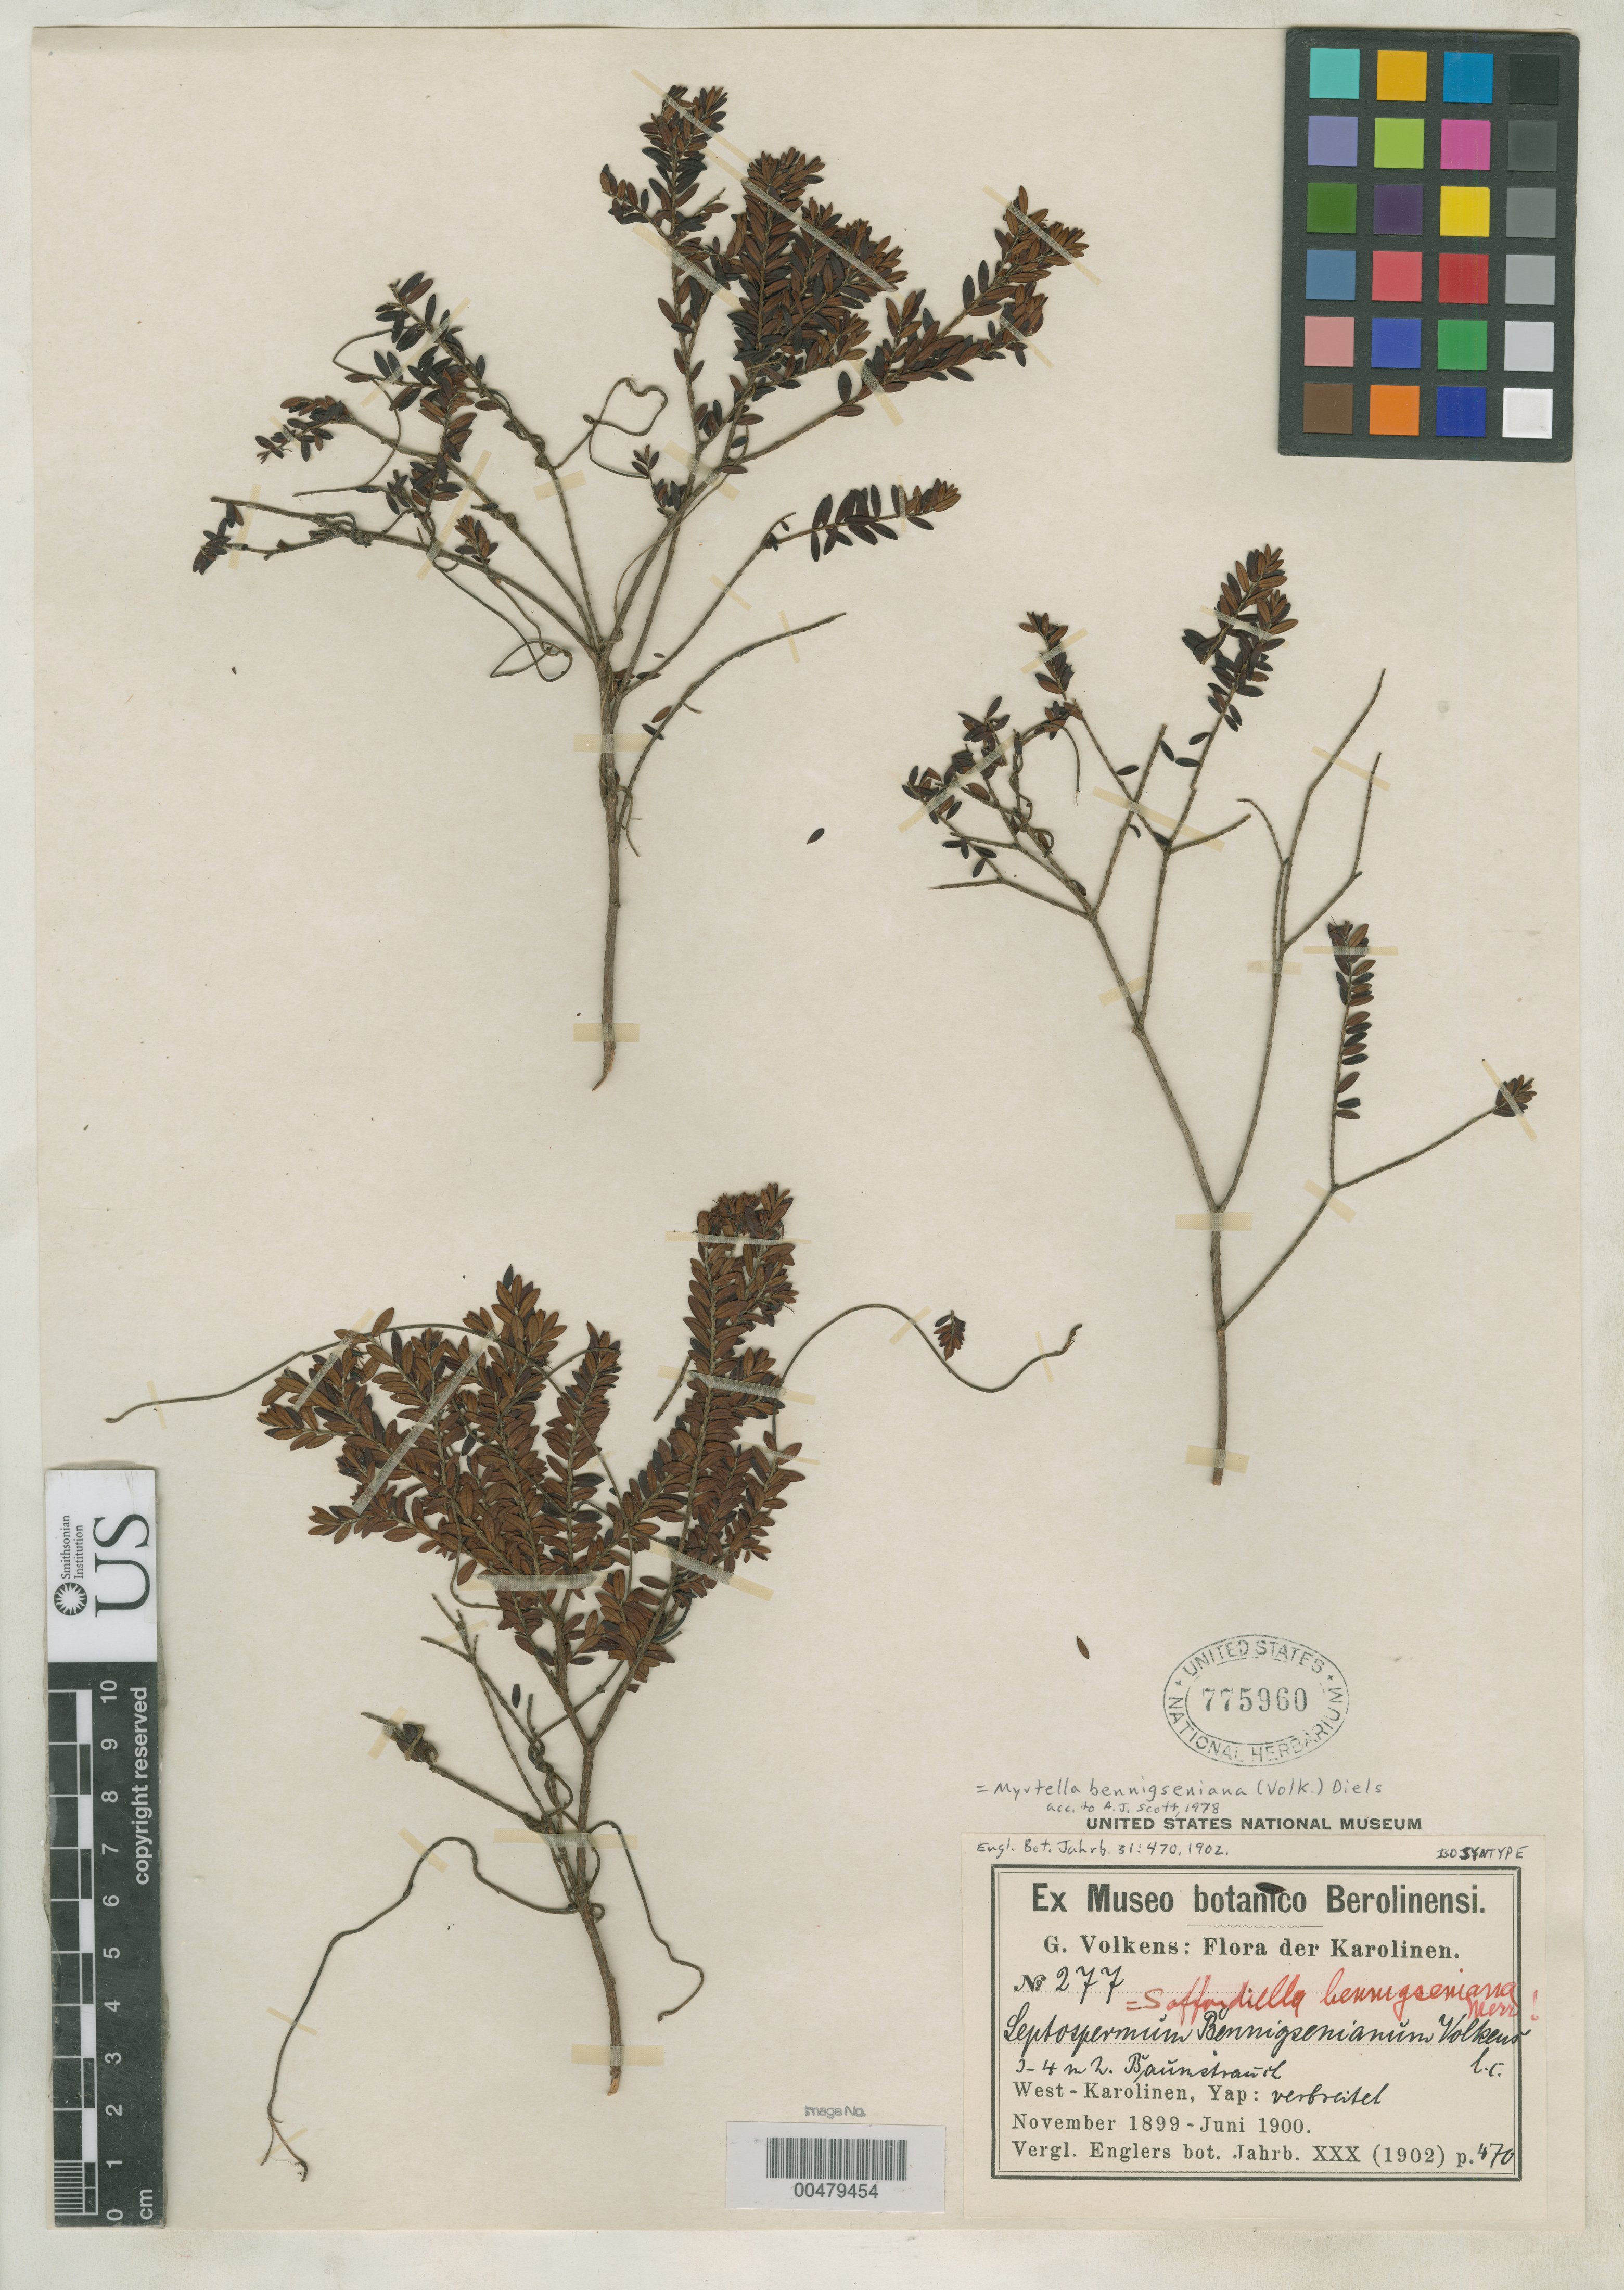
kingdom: Plantae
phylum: Tracheophyta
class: Magnoliopsida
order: Myrtales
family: Myrtaceae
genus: Leptospermum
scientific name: Leptospermum bennigsenianum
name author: Volkens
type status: Isosyntype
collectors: G. Volkens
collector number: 277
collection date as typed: Nov 1899 to -- Jun 1900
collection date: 1899-11/1900-06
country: Micronesia, Federated States of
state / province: Yap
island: Yap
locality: West-Karolinen.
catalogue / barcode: US 775960